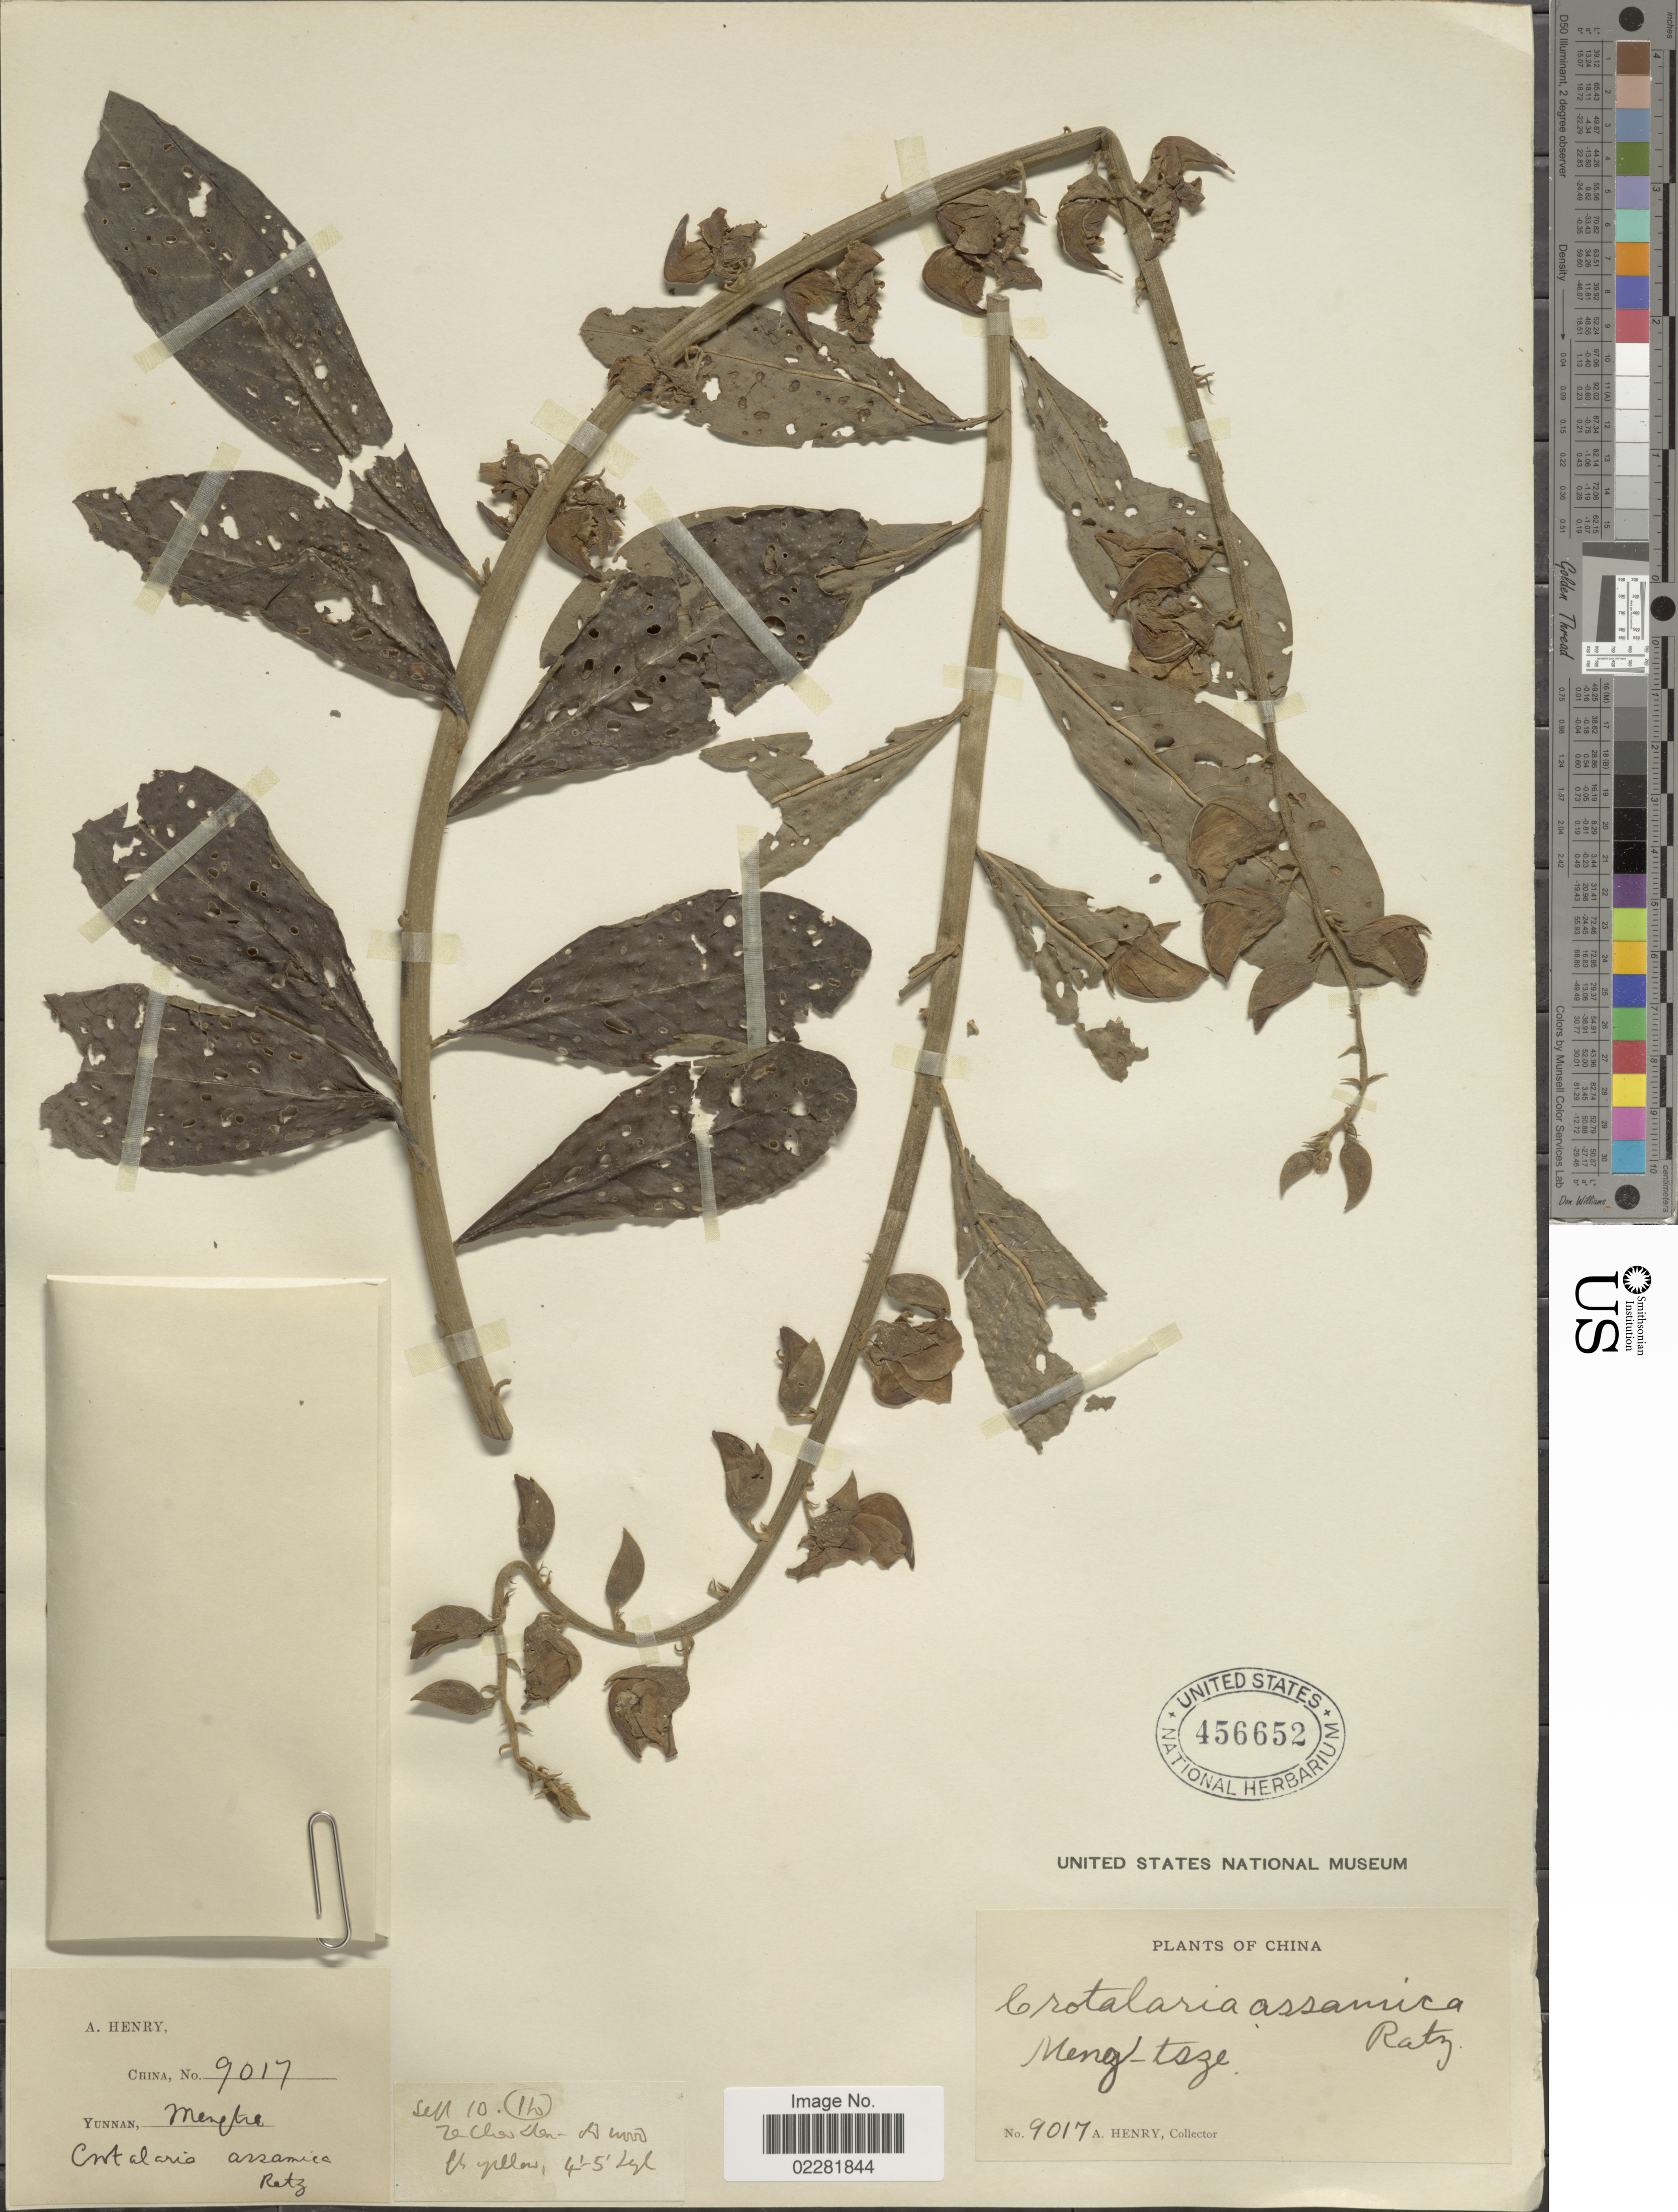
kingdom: Plantae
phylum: Tracheophyta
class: Magnoliopsida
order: Fabales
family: Fabaceae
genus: Crotalaria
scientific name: Crotalaria assamica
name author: Benth.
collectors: A. Henry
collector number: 9017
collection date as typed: Transcribed d/m/y: /9/10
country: China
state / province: Yunnan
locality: Meng-Tsze. Ta Chiao shan. Ho.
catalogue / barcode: US 456652